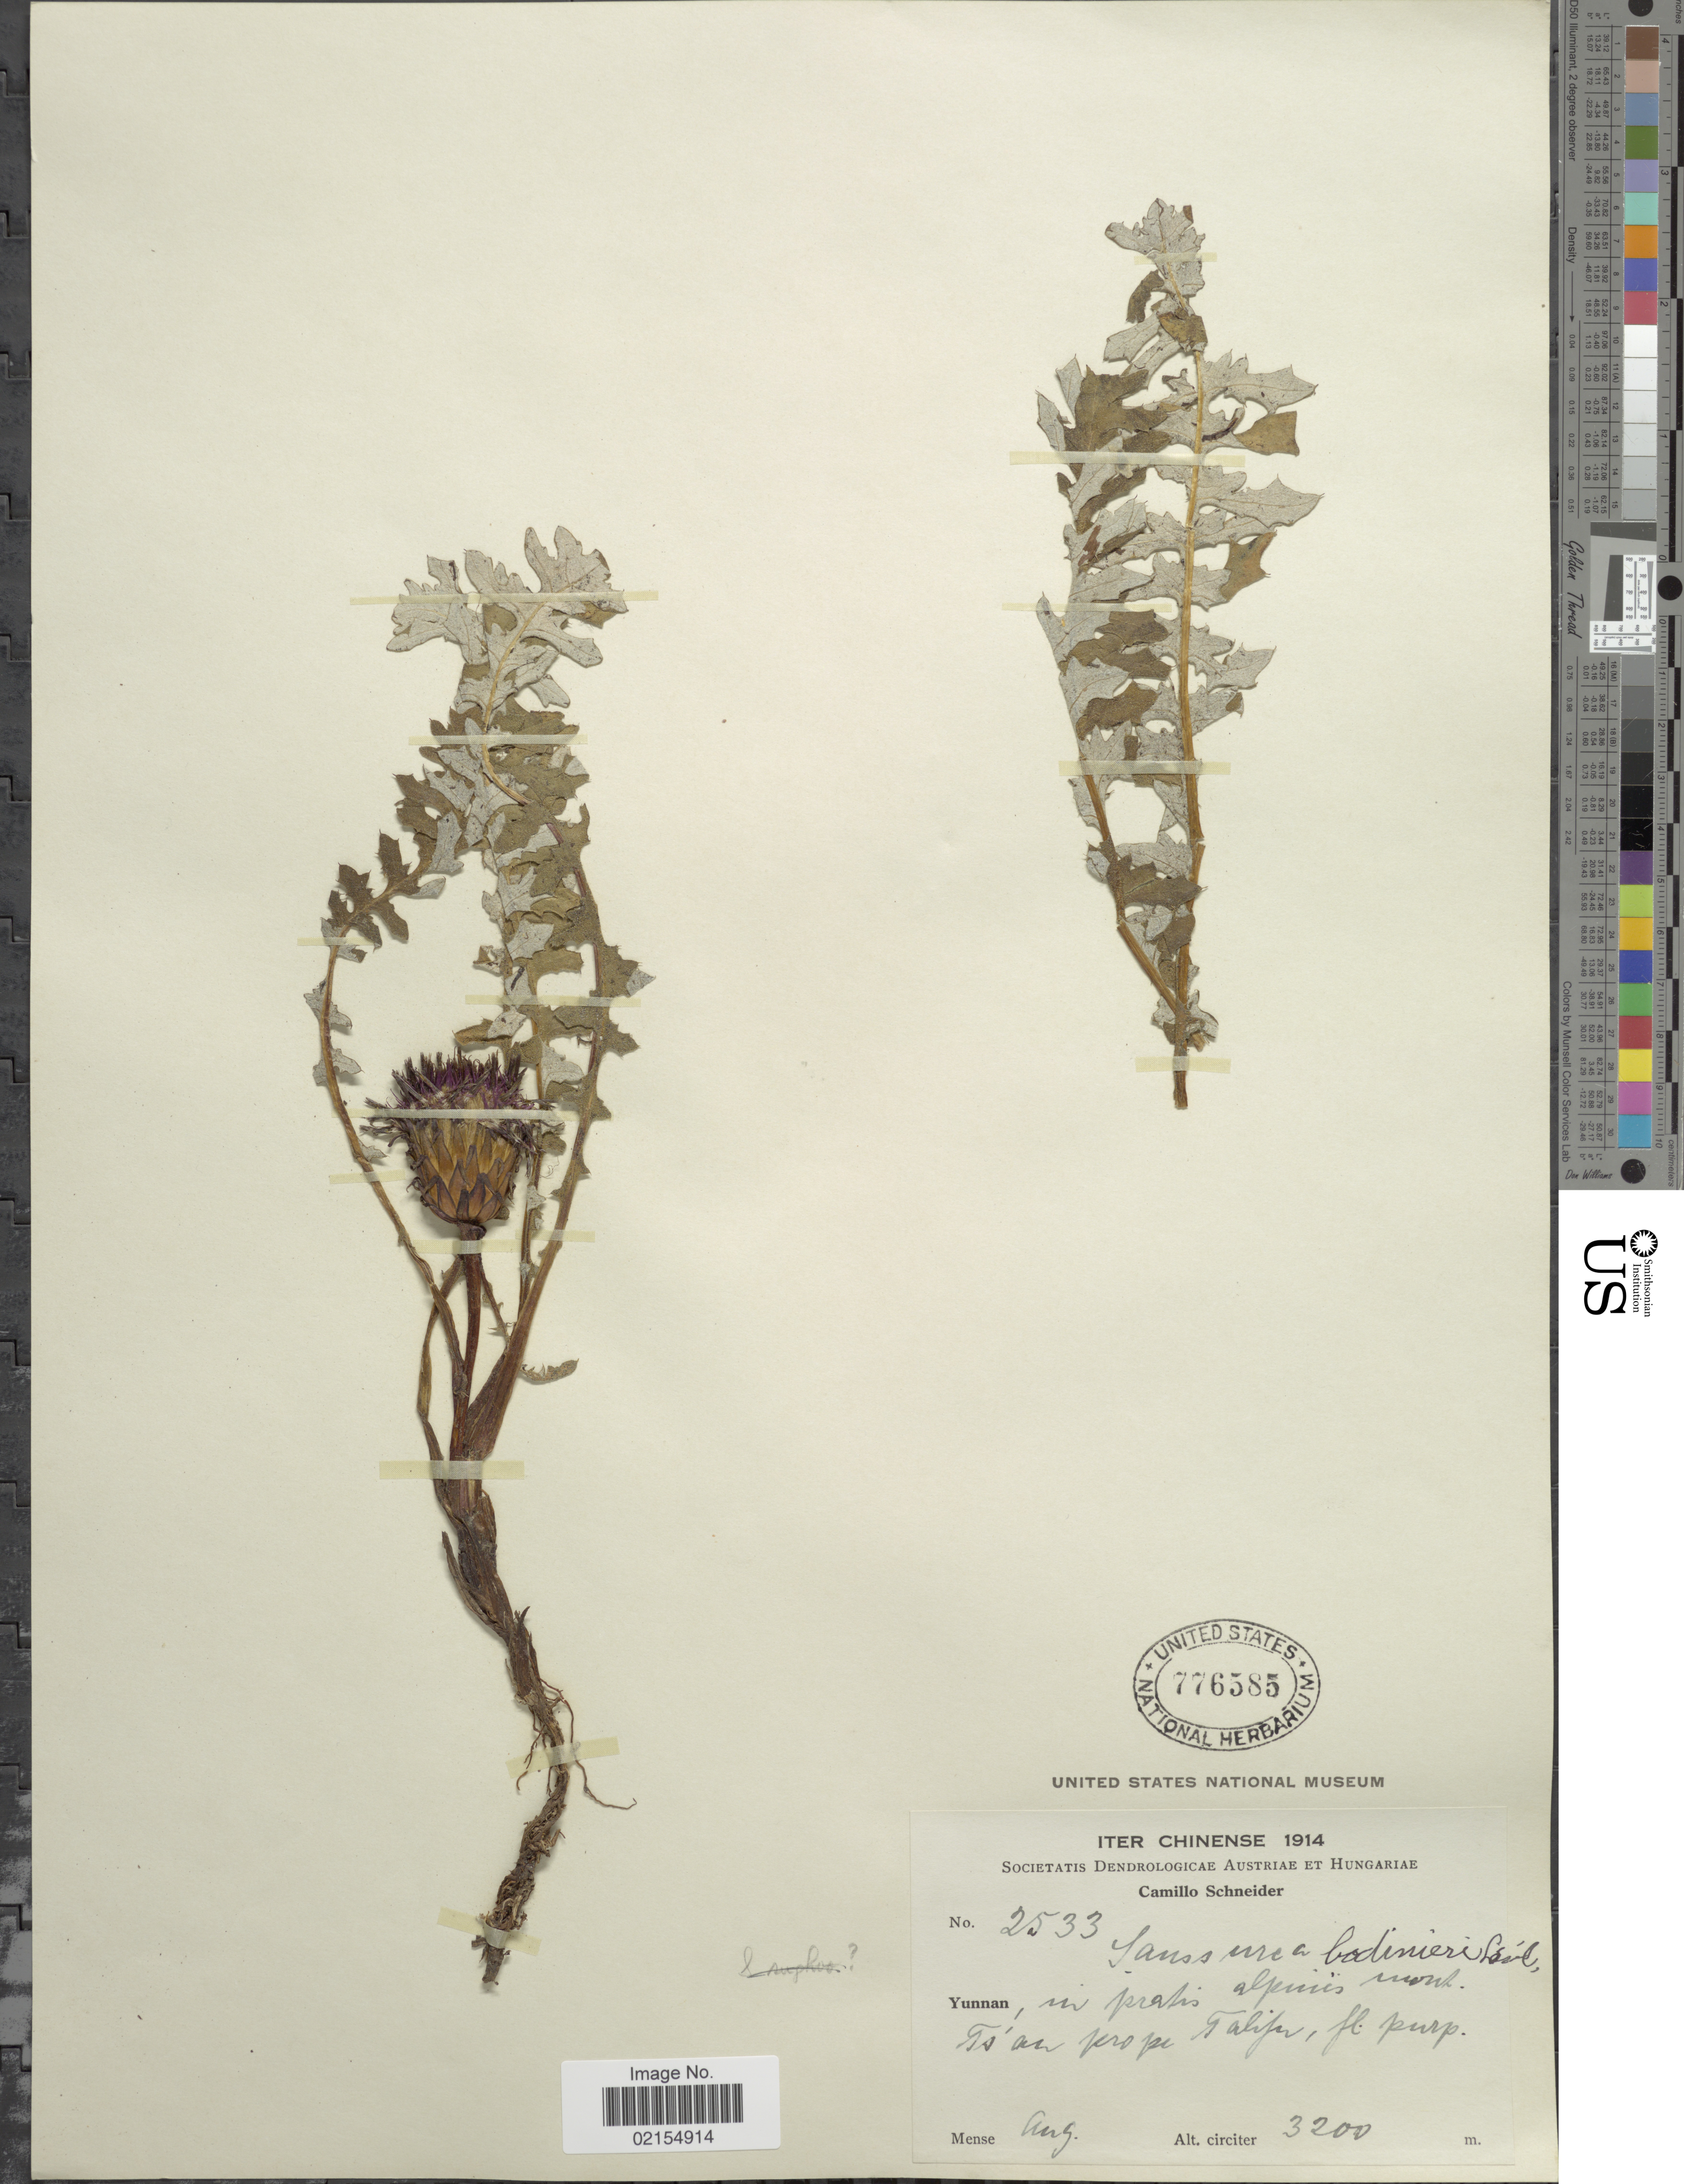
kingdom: Plantae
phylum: Tracheophyta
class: Magnoliopsida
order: Asterales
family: Asteraceae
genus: Saussurea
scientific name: Saussurea bodinieri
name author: H. Lév.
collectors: C. K. Schneider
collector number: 2533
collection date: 1914-08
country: China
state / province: Yunnan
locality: alpines mont. Ts'an prope Galipu [interpreted]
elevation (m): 3200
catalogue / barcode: US 776585